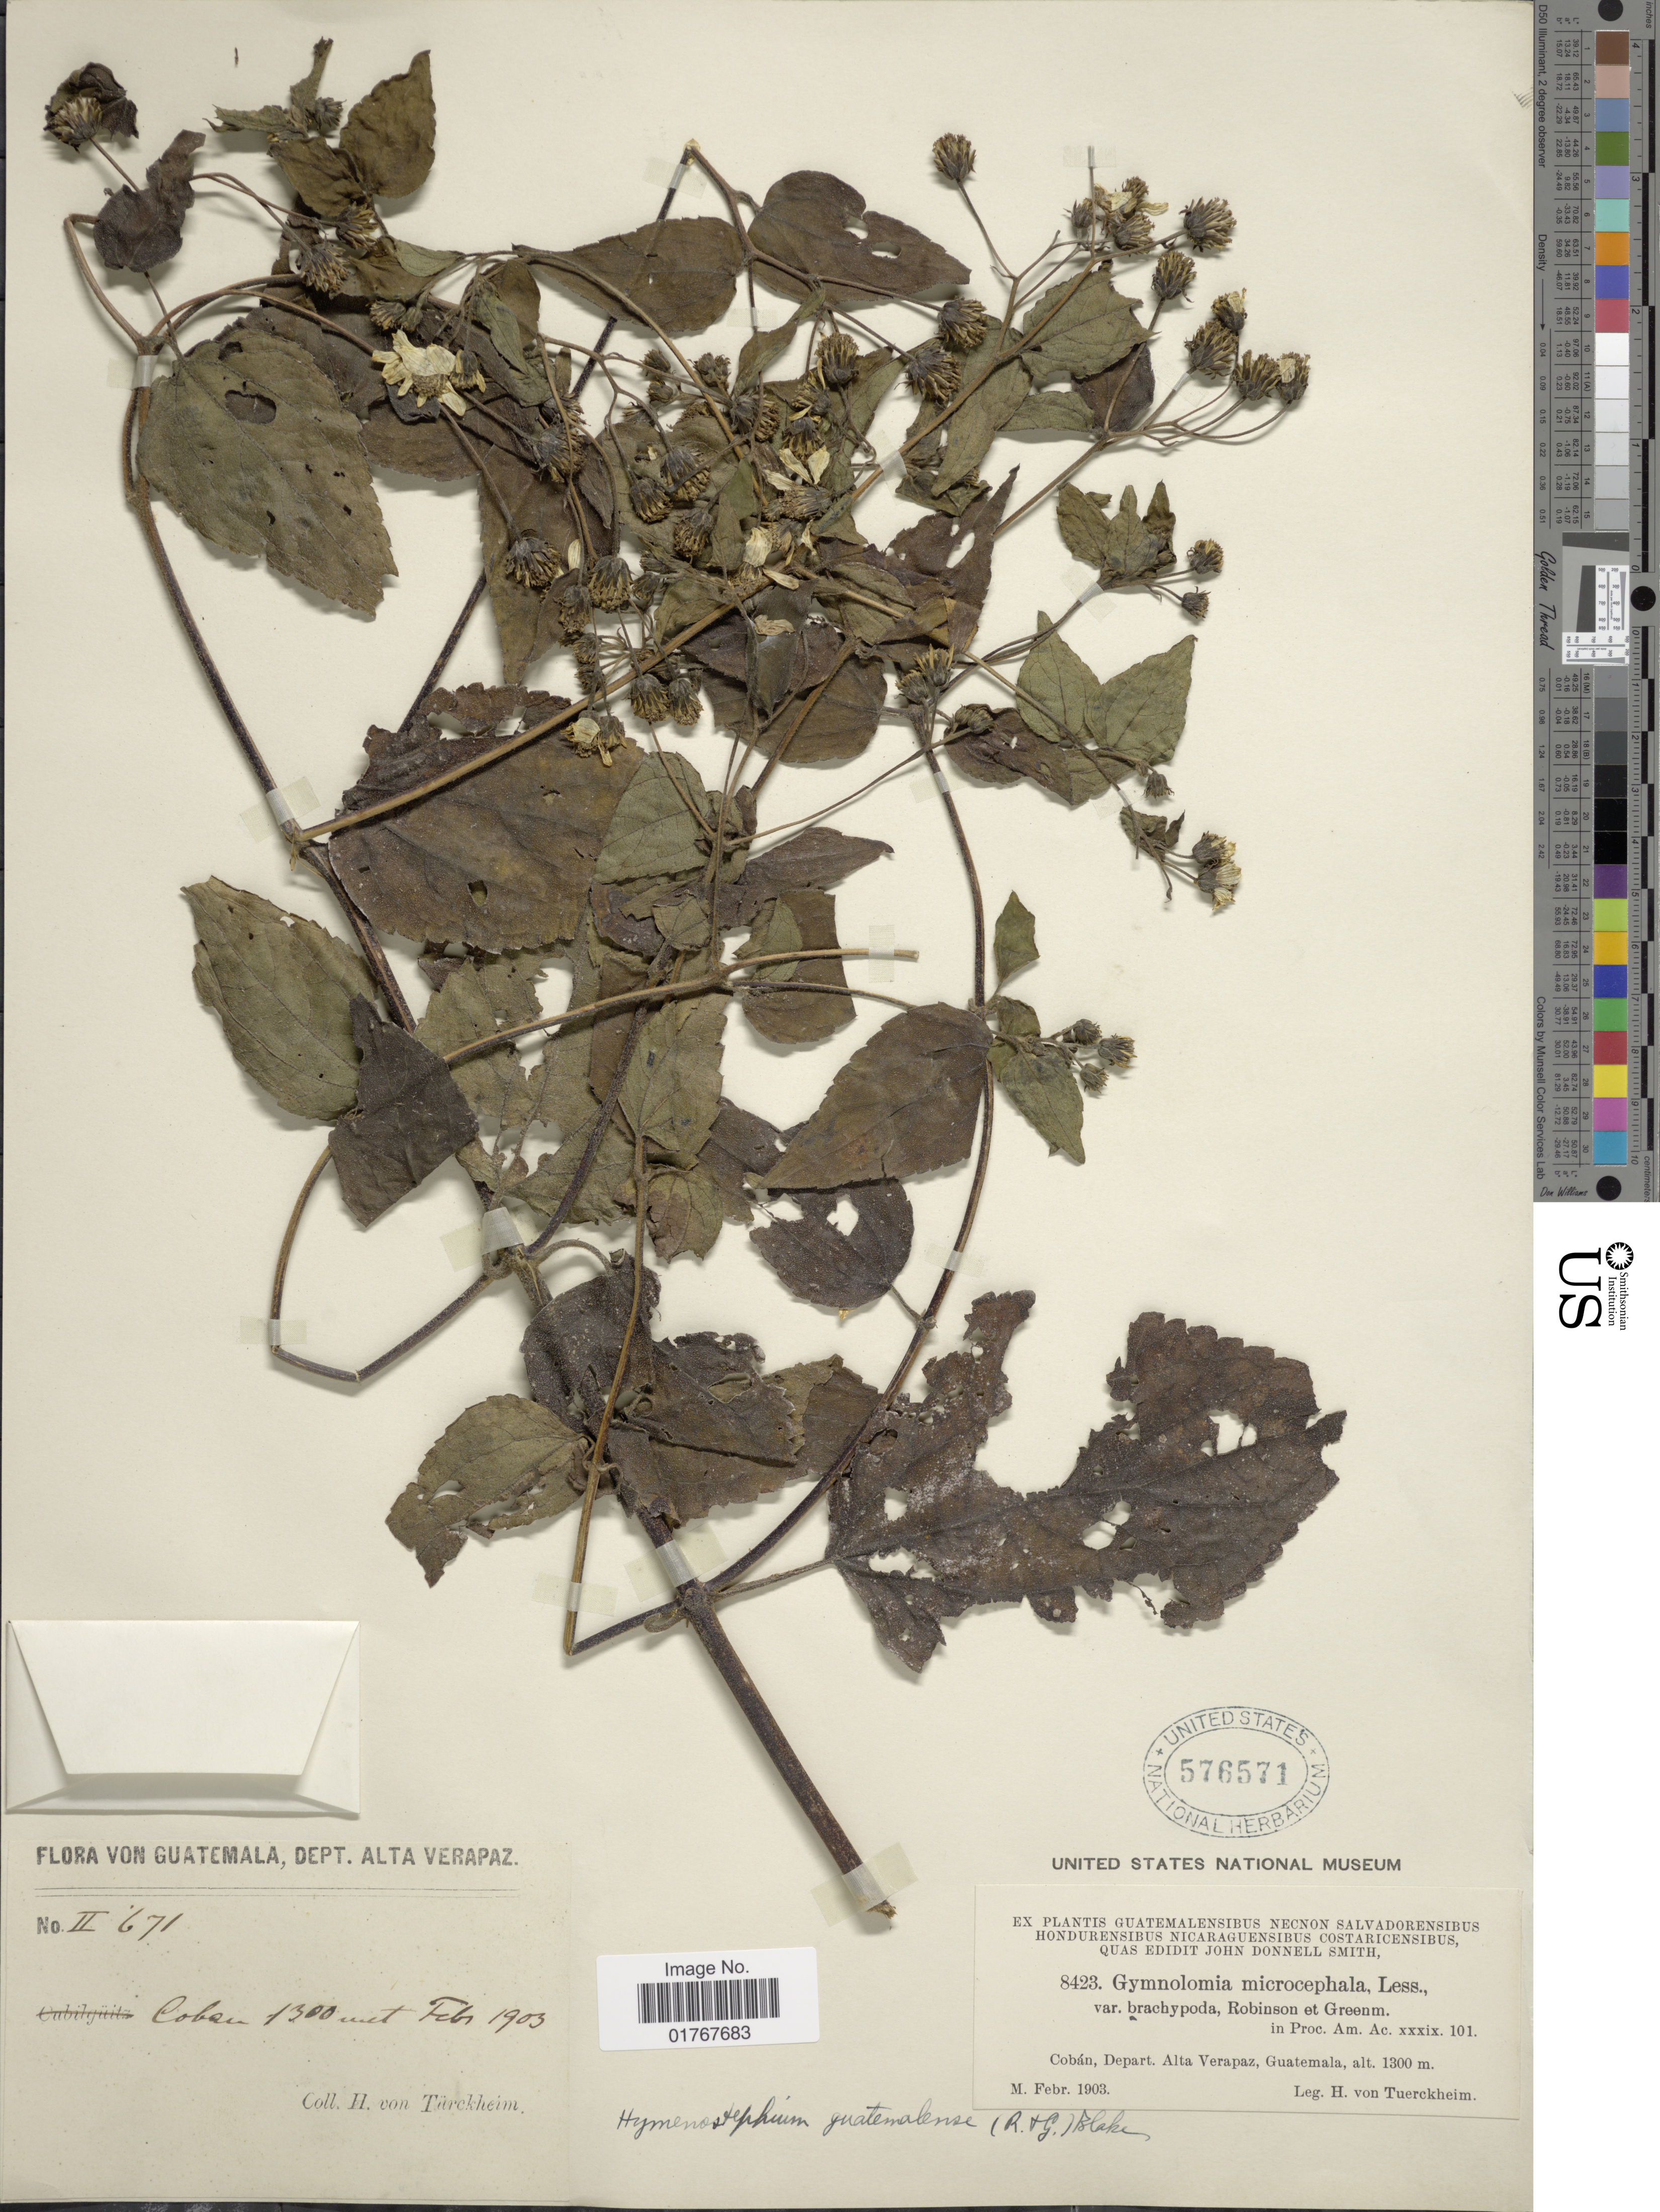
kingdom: Plantae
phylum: Tracheophyta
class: Magnoliopsida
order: Asterales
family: Asteraceae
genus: Viguiera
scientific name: Viguiera cordata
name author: (Hook. & Arn.) D'Arcy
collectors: H. von Türckheim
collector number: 671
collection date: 1903-02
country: Guatemala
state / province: Alta Verapaz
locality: Coban, dept Alta Verapaz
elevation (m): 1300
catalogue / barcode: US 576571